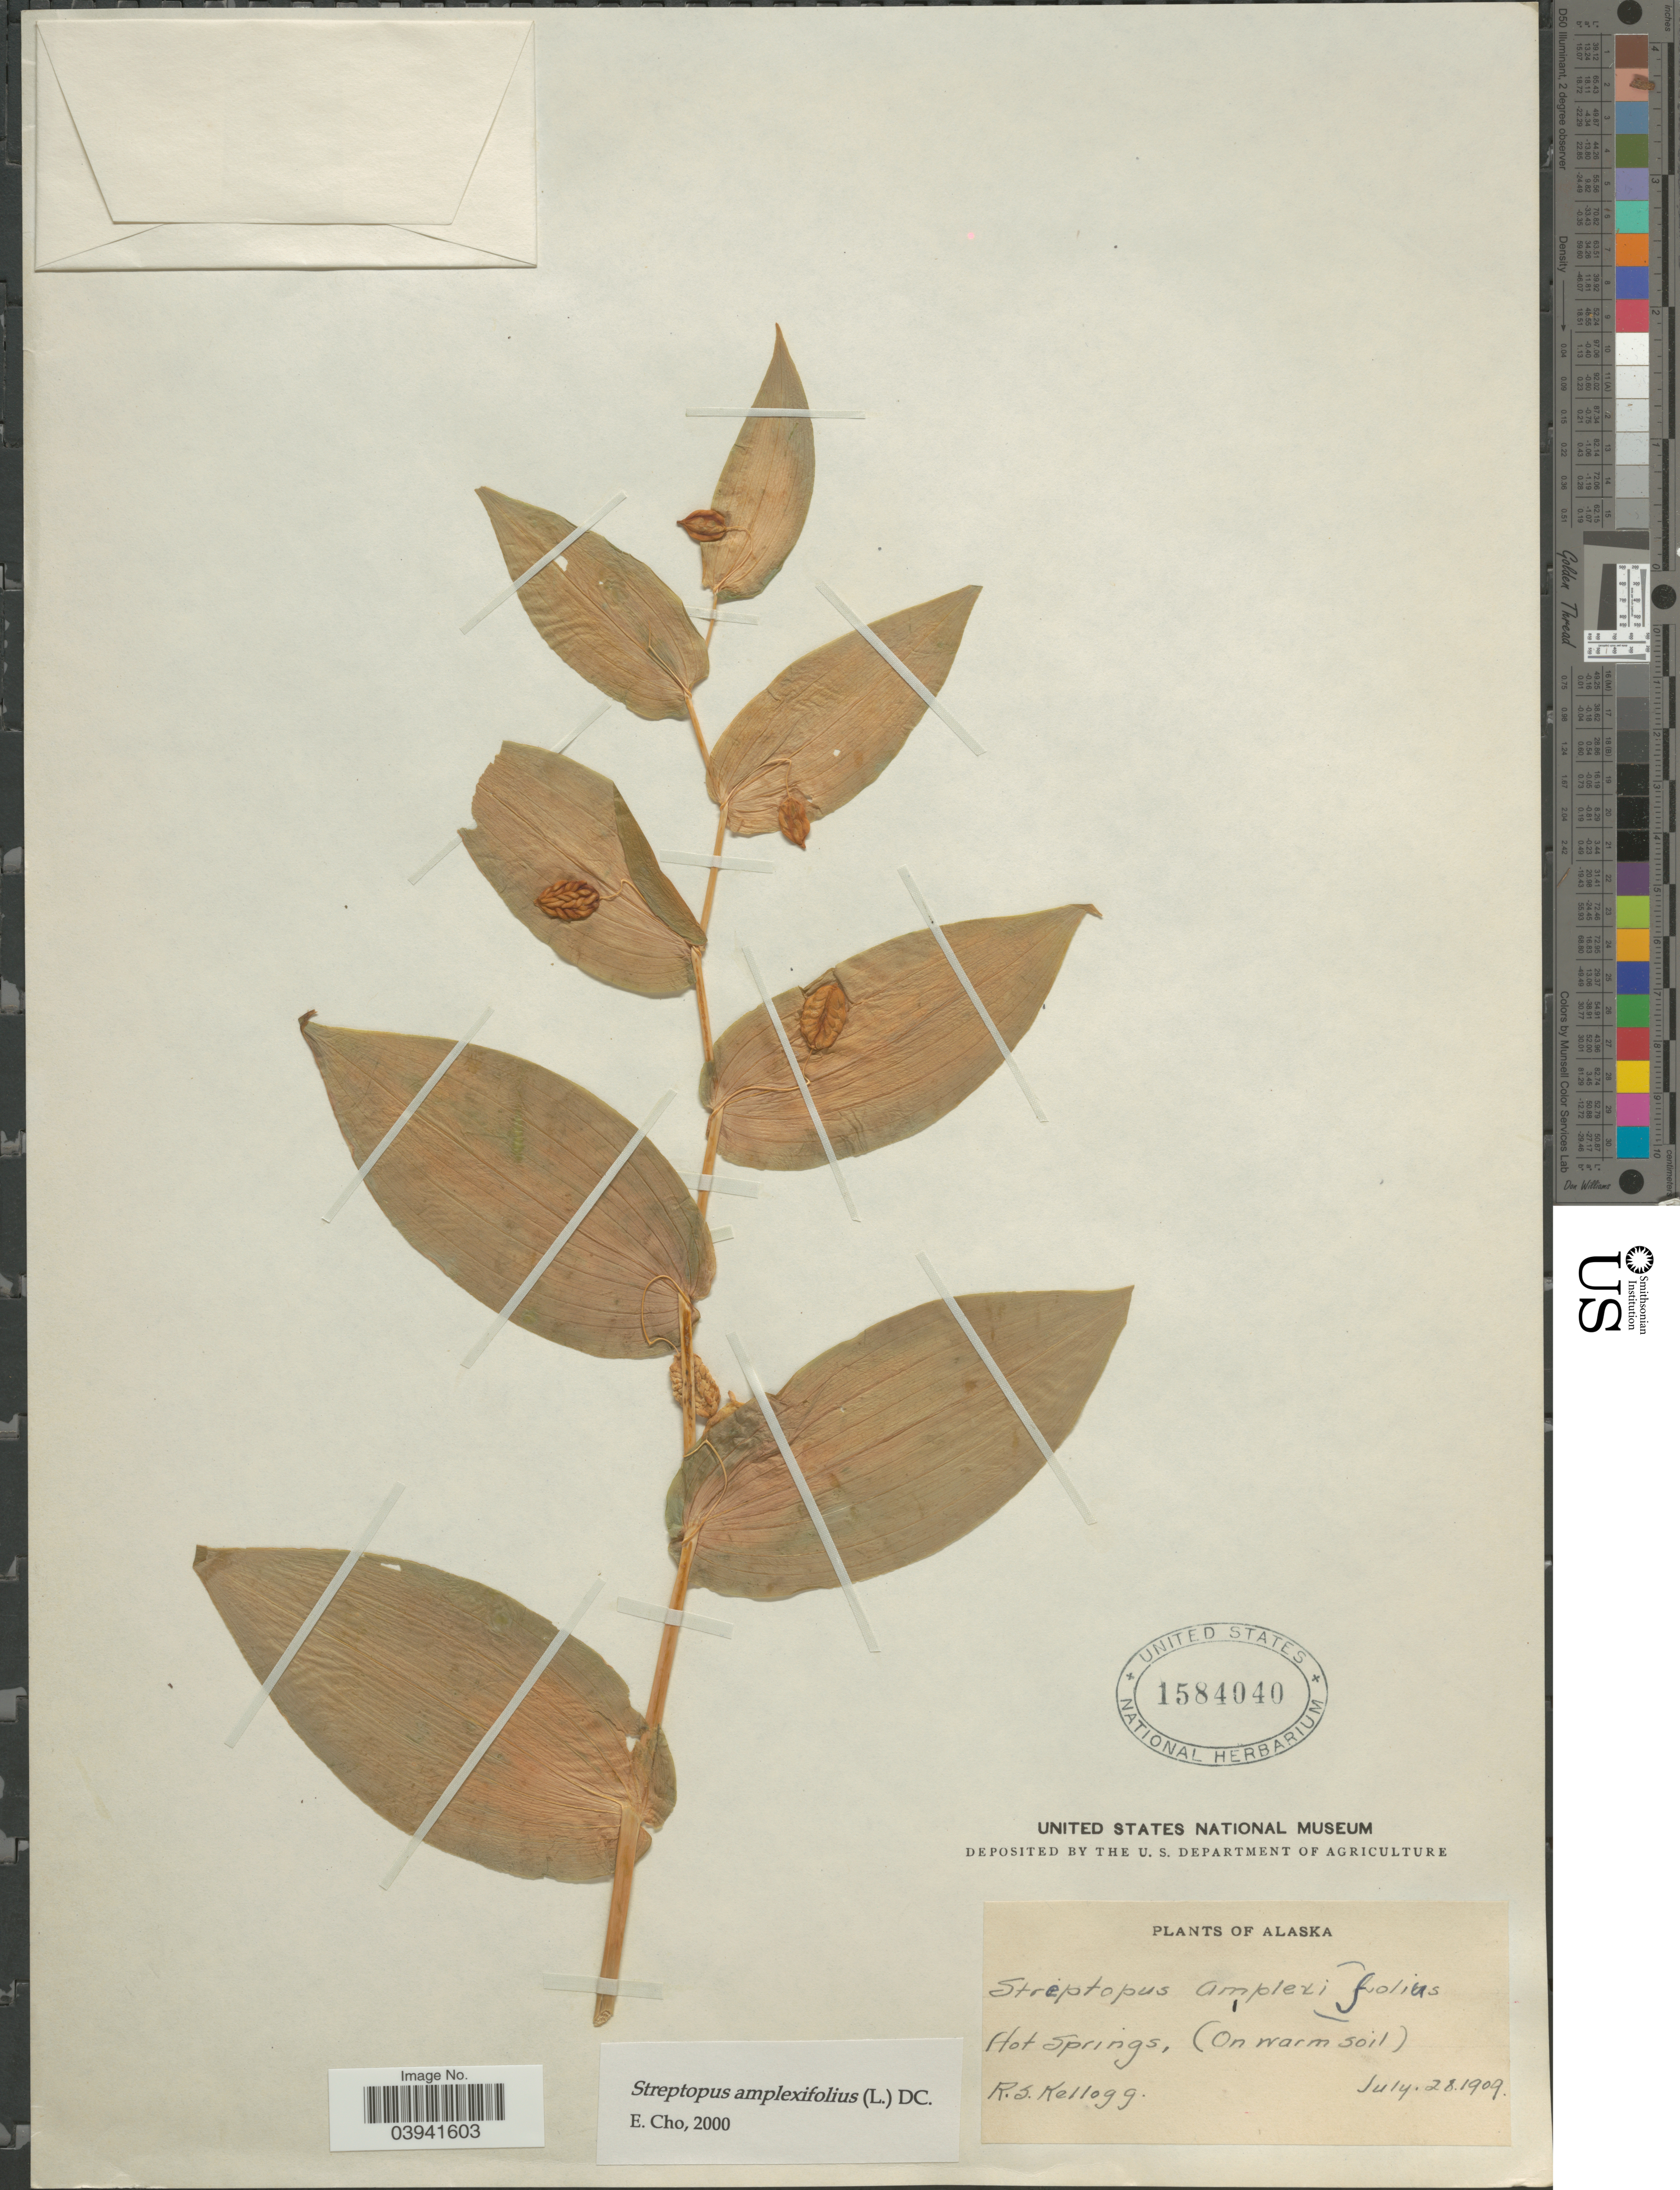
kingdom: Plantae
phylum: Tracheophyta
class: Liliopsida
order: Liliales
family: Liliaceae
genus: Streptopus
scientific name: Streptopus amplexifolius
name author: (L.) DC.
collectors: R. Kellogg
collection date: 1909-07-28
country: United States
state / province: Alaska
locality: Hot Springs.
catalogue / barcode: US 1584040